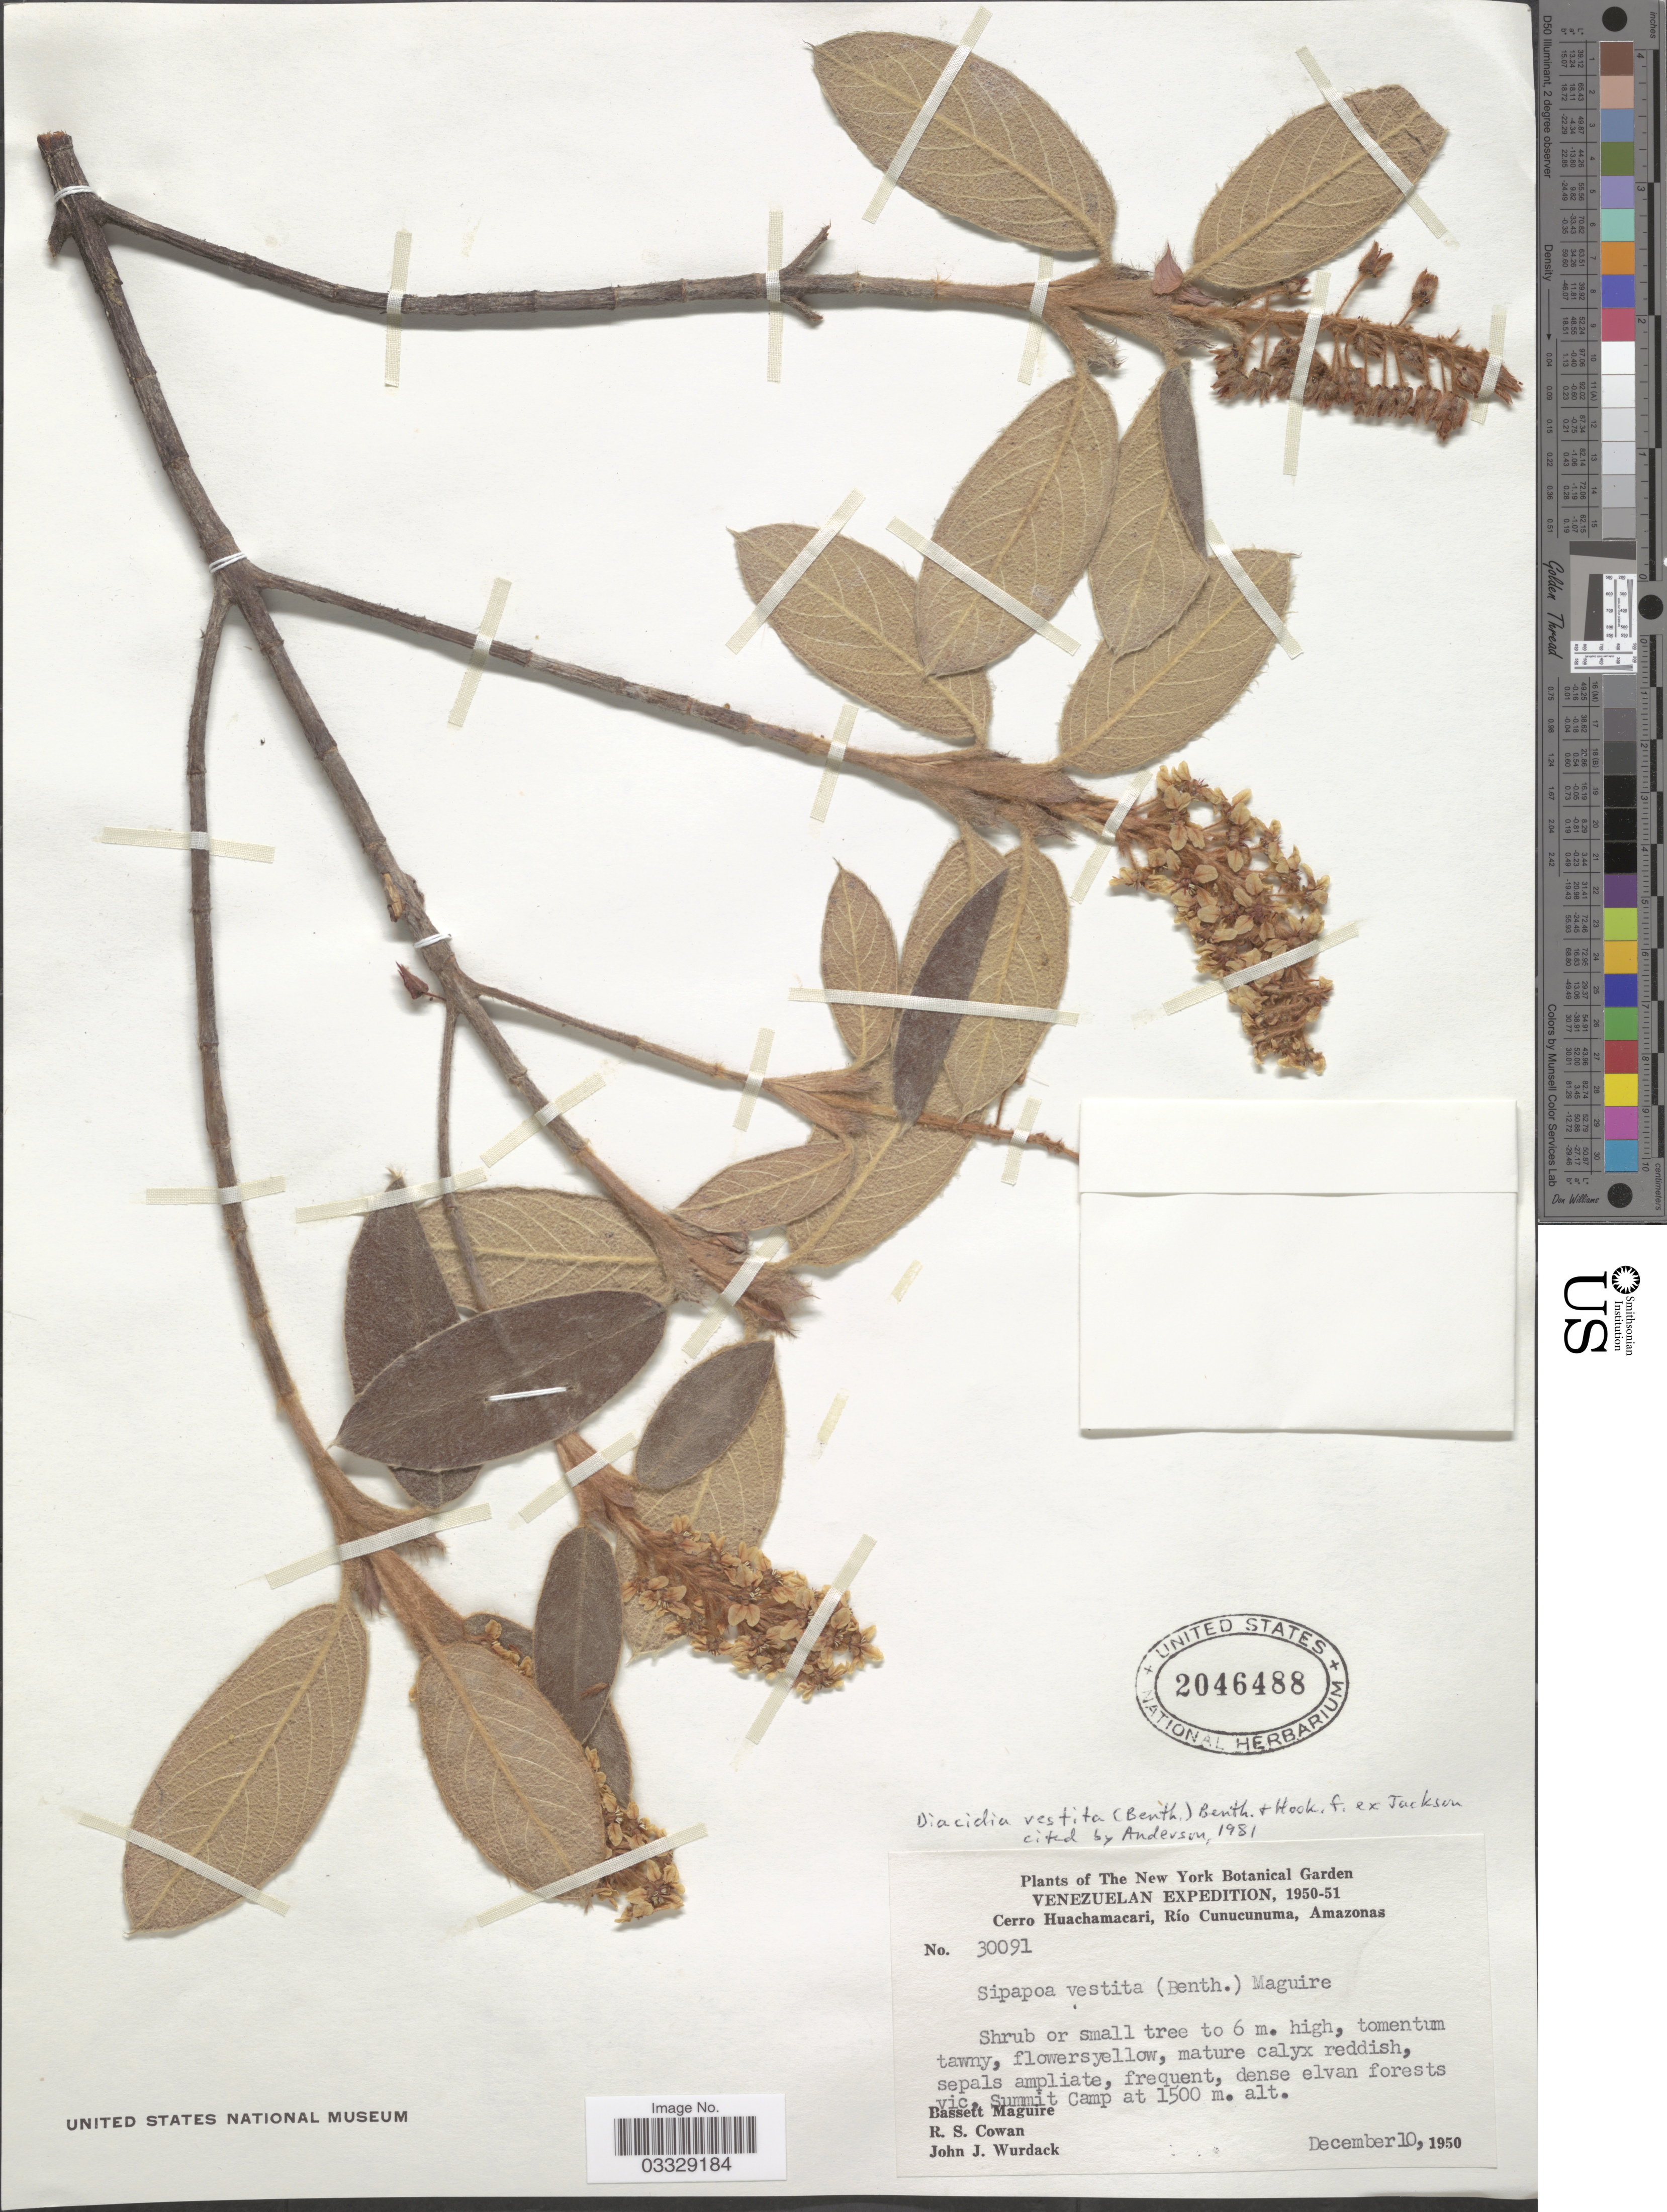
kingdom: Plantae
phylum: Tracheophyta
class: Magnoliopsida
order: Malpighiales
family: Malpighiaceae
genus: Diacidia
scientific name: Diacidia vestita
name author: (Benth.) Benth. & Hook. f. ex B.D. Jacks.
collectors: B. Maguire, R. S. Cowan & J. J. Wurdack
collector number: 30091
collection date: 1950-12-10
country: Venezuela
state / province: Amazonas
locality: Cerro Huachamacari, Río Cunucunuma. Vic. Summit Camp.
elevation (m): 1500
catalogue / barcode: US 2046488